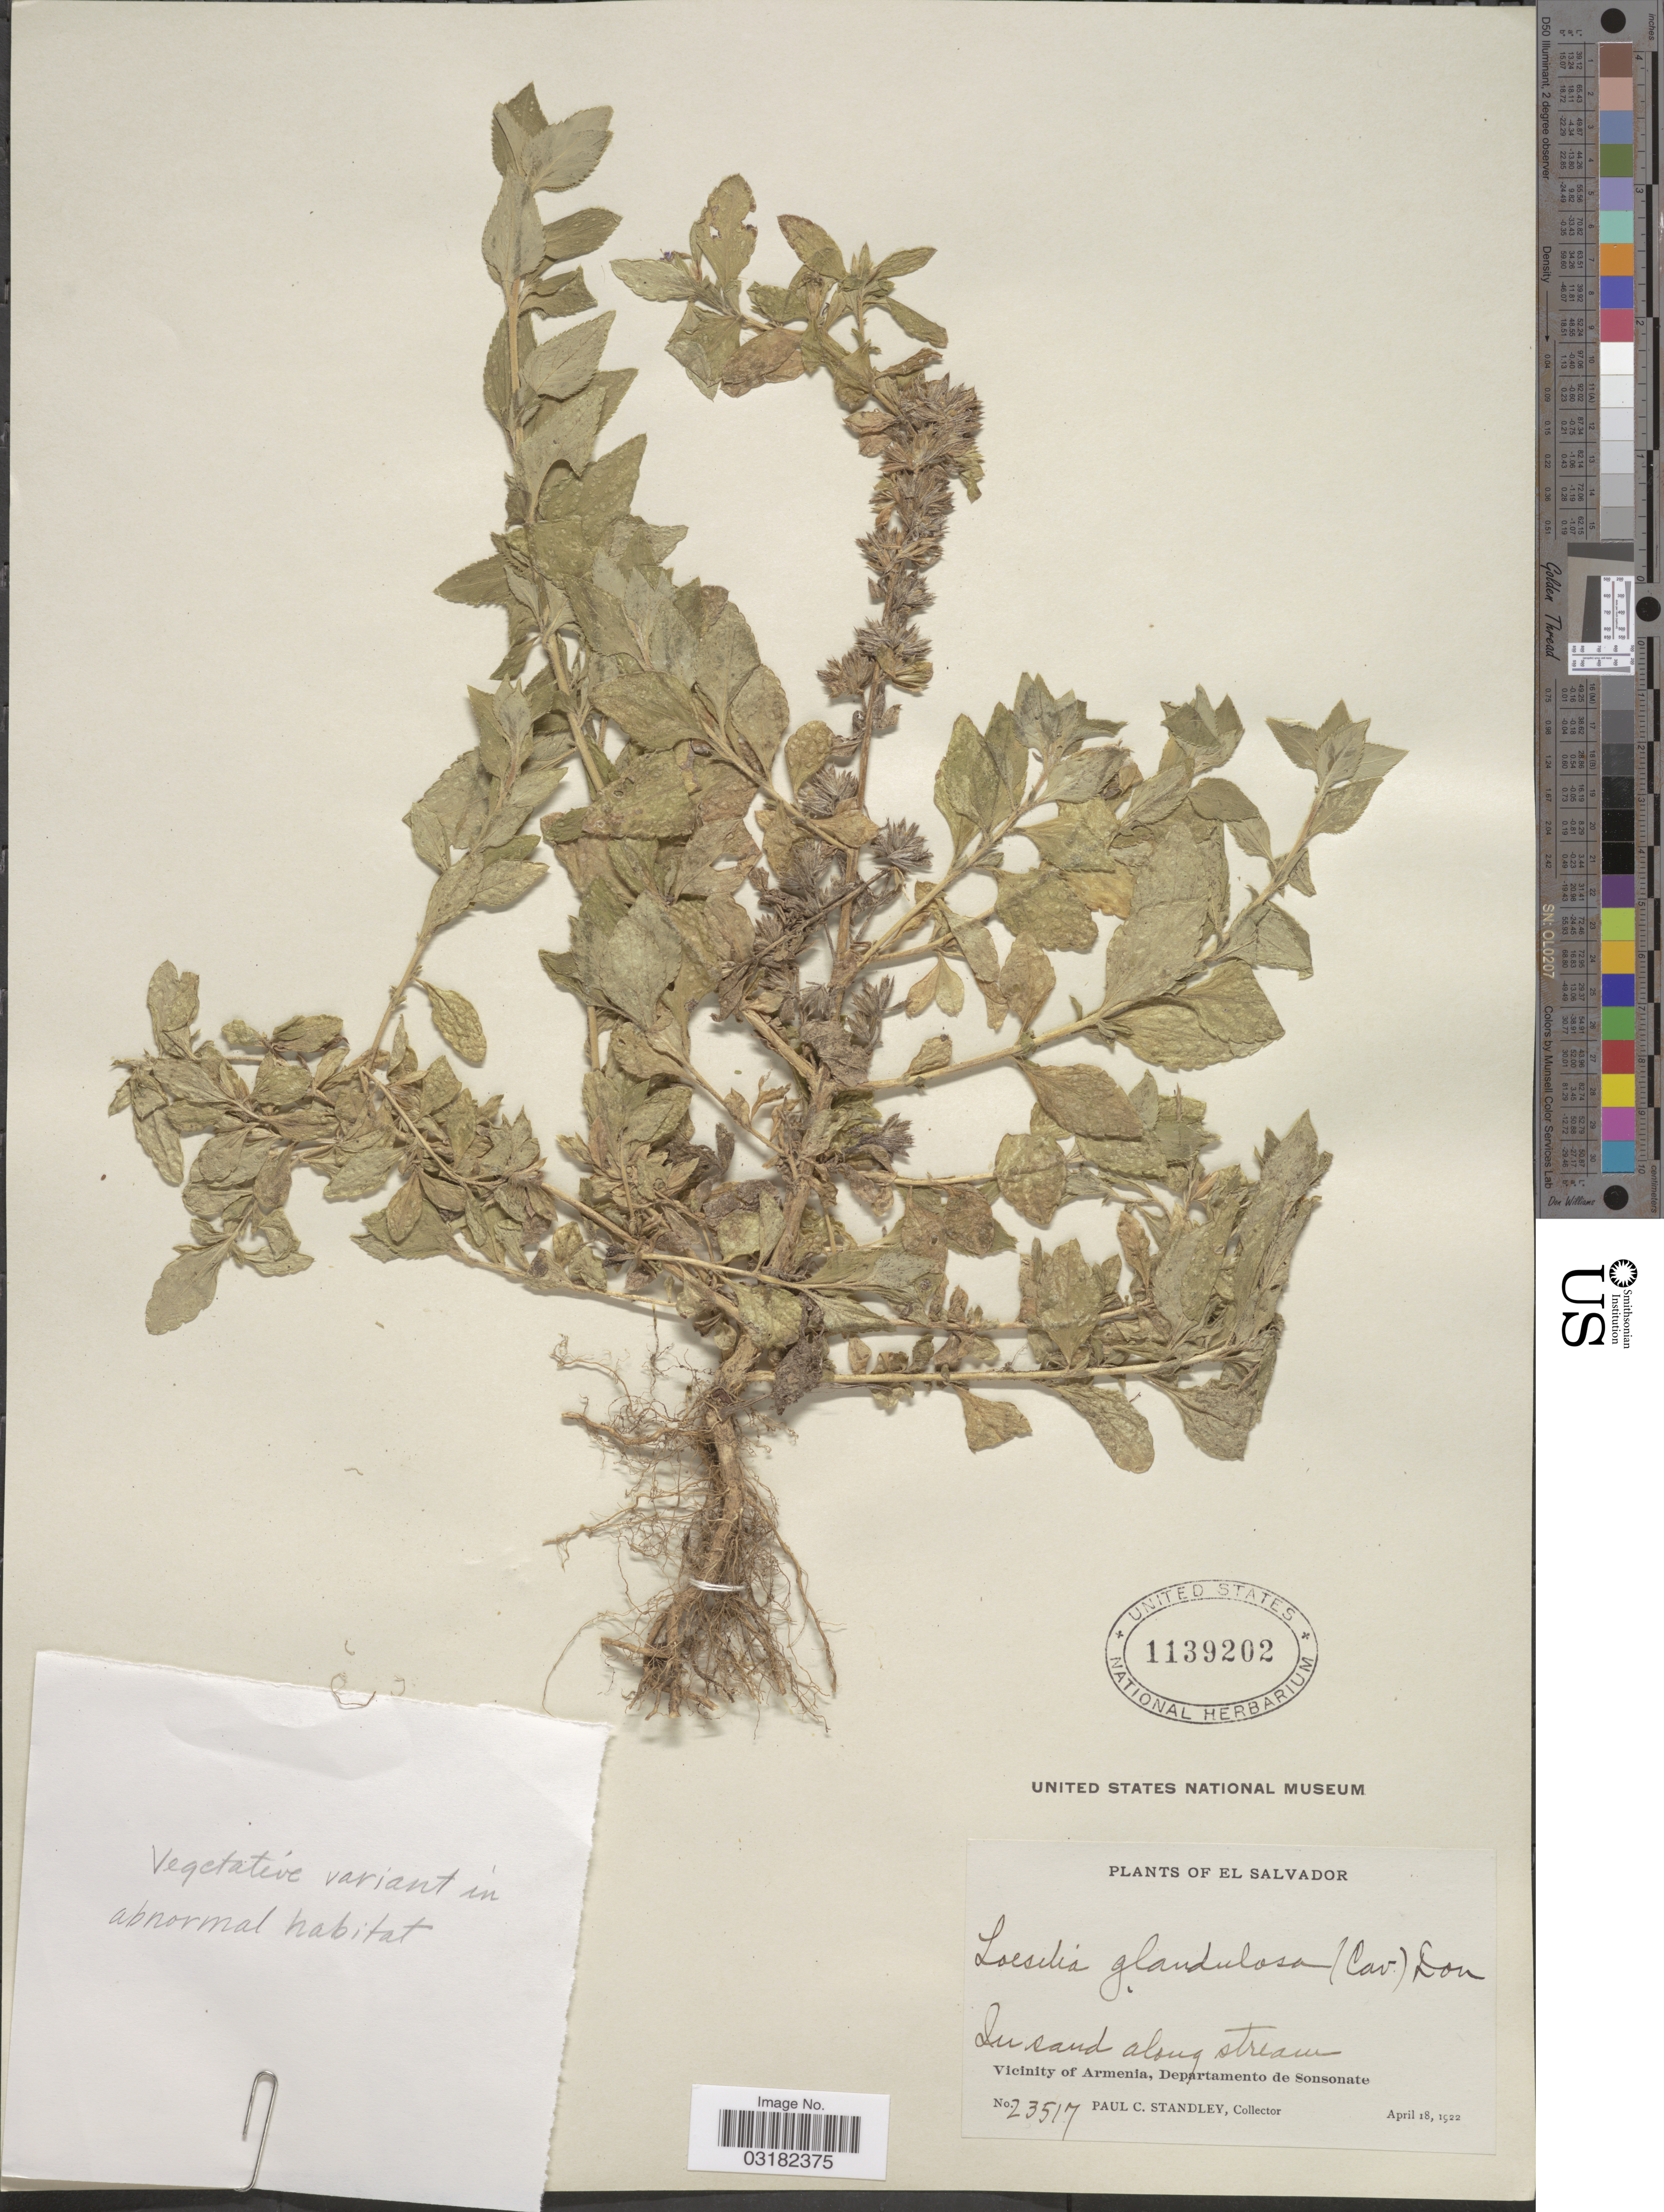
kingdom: Plantae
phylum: Tracheophyta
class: Magnoliopsida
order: Ericales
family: Polemoniaceae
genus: Loeselia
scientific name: Loeselia glandulosa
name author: (Cav.) G. Don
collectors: P. C. Standley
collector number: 23517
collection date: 1922-04-18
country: El Salvador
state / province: Sonsonate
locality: In sand along stream. Vicinity of Armenia, Departamento de Sonsonate.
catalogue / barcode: US 1139202